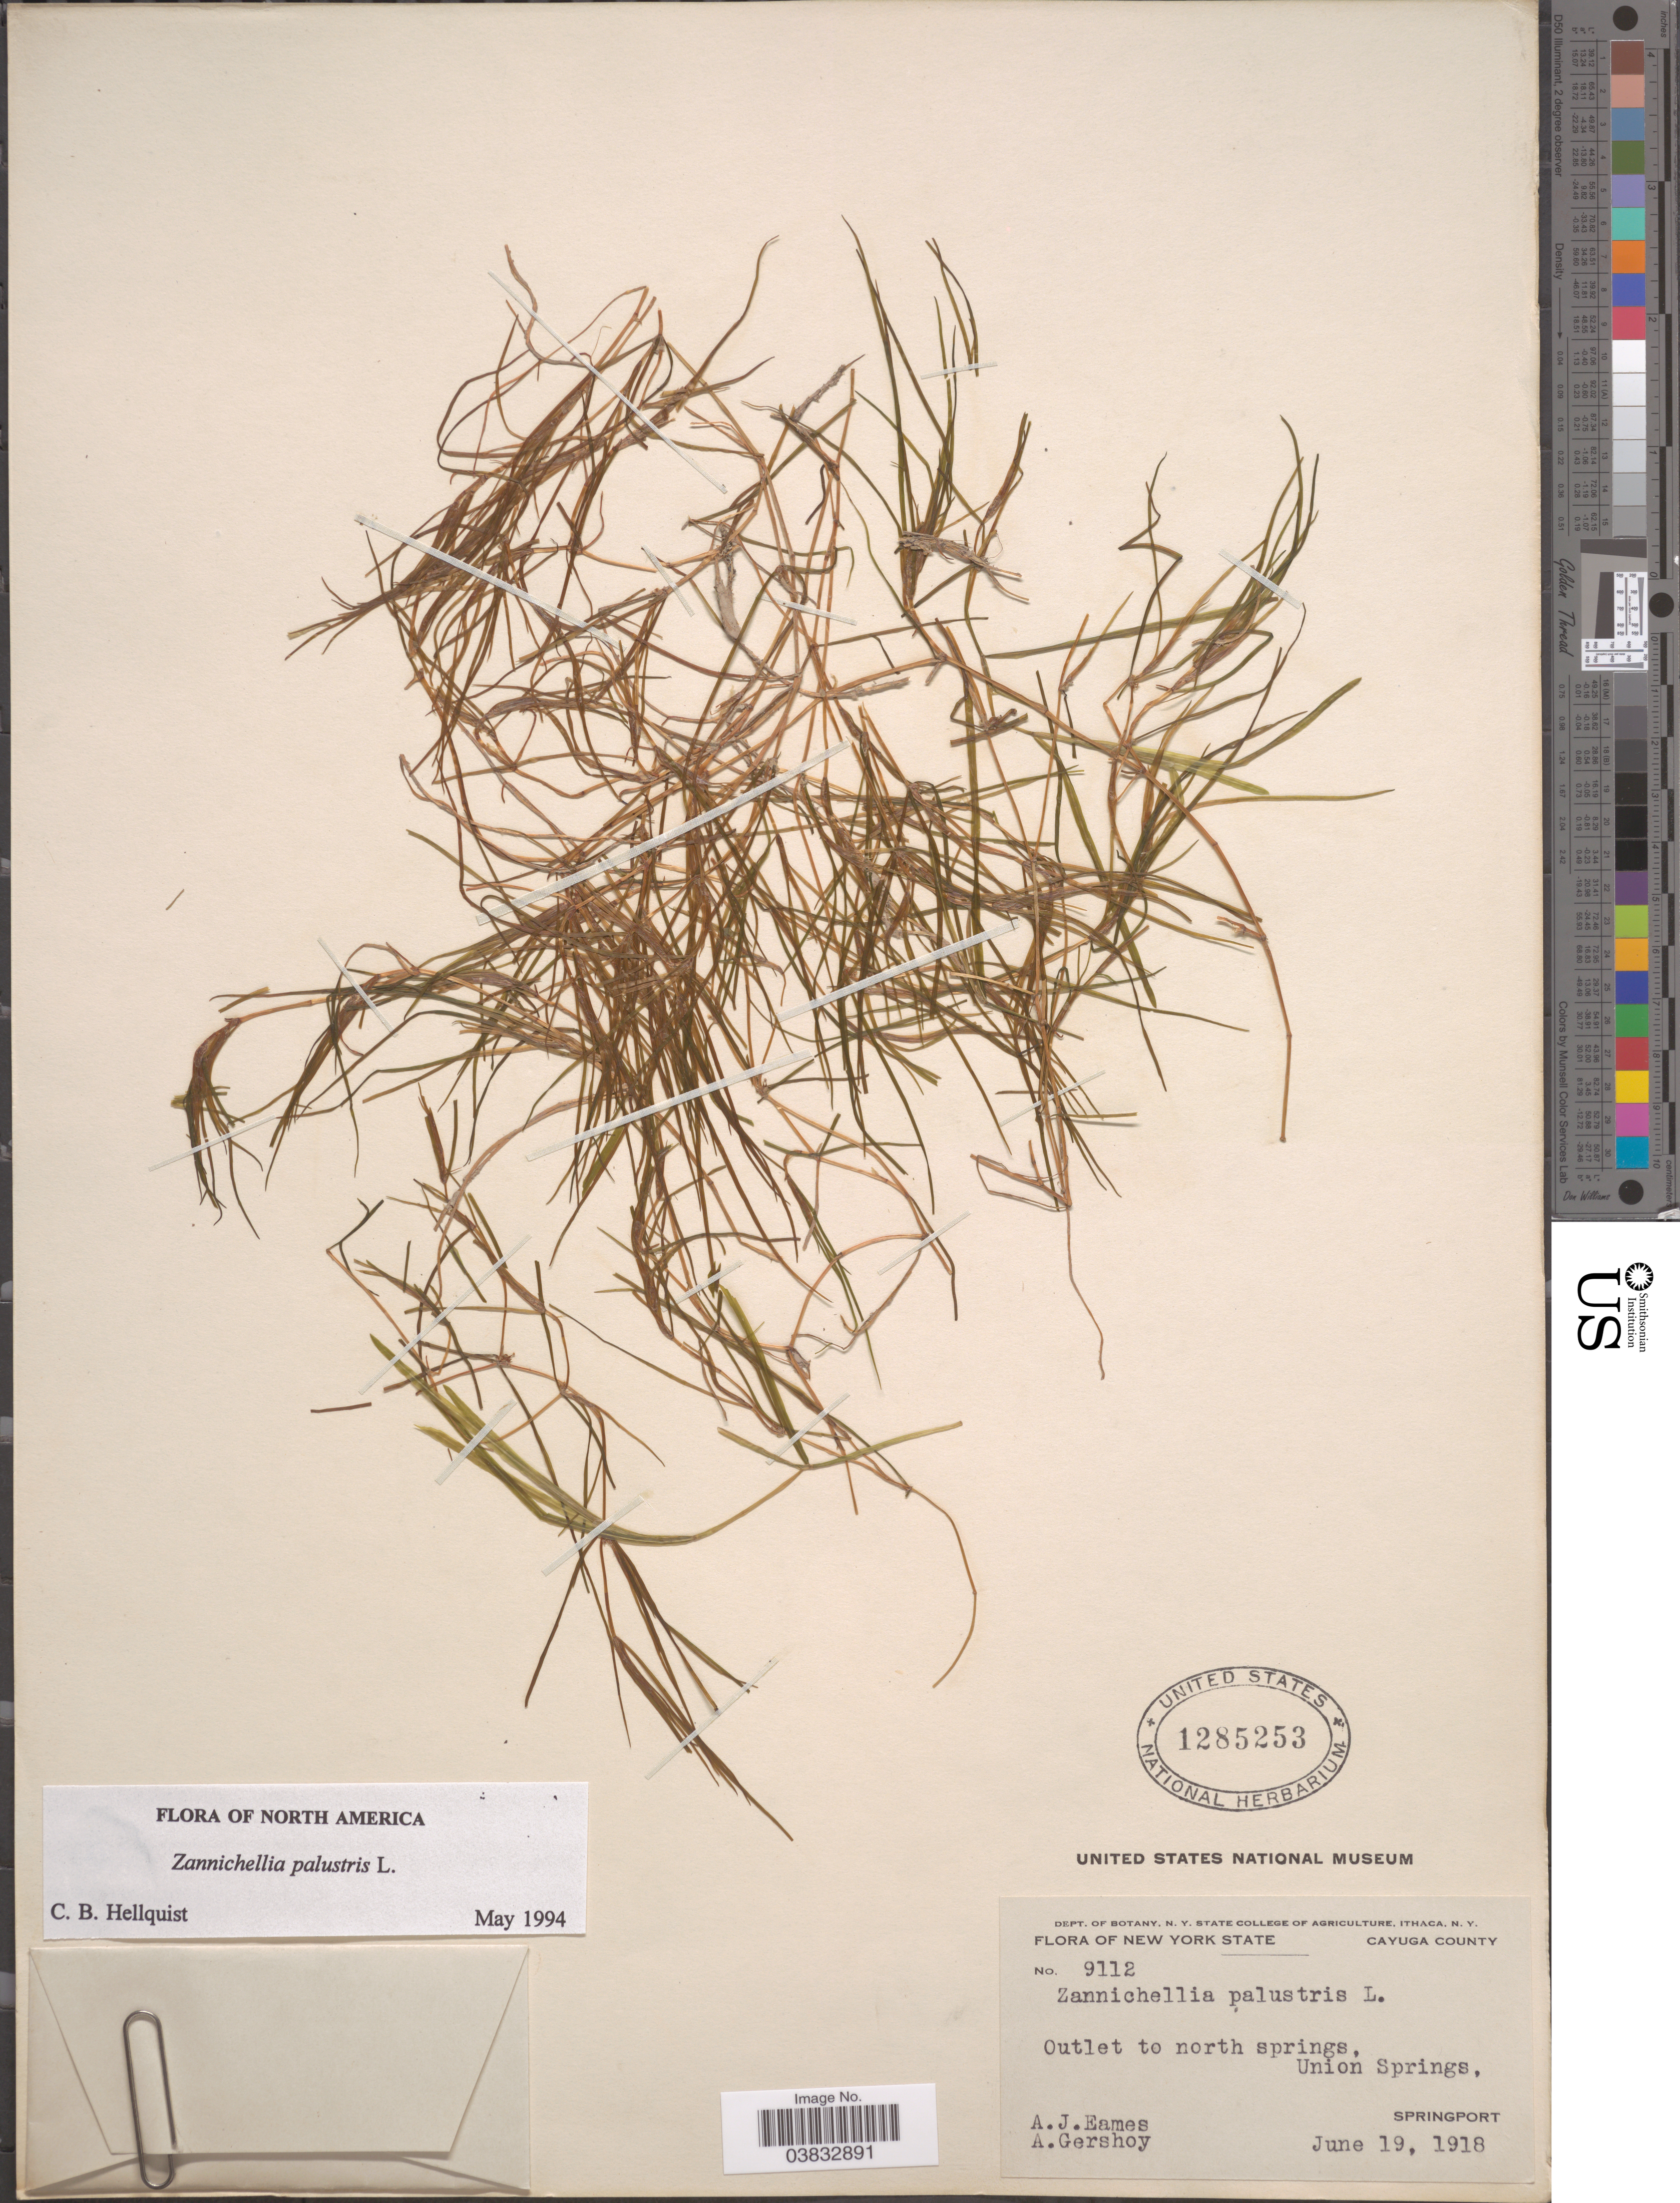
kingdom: Plantae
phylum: Tracheophyta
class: Liliopsida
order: Alismatales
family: Potamogetonaceae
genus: Zannichellia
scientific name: Zannichellia palustris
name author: L.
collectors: A. J. Eames & A. Gershoy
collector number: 9112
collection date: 1918-06-19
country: United States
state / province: New York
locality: Cayuga County. Outlet to north springs, Union Springs, Springport.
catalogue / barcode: US 1285253